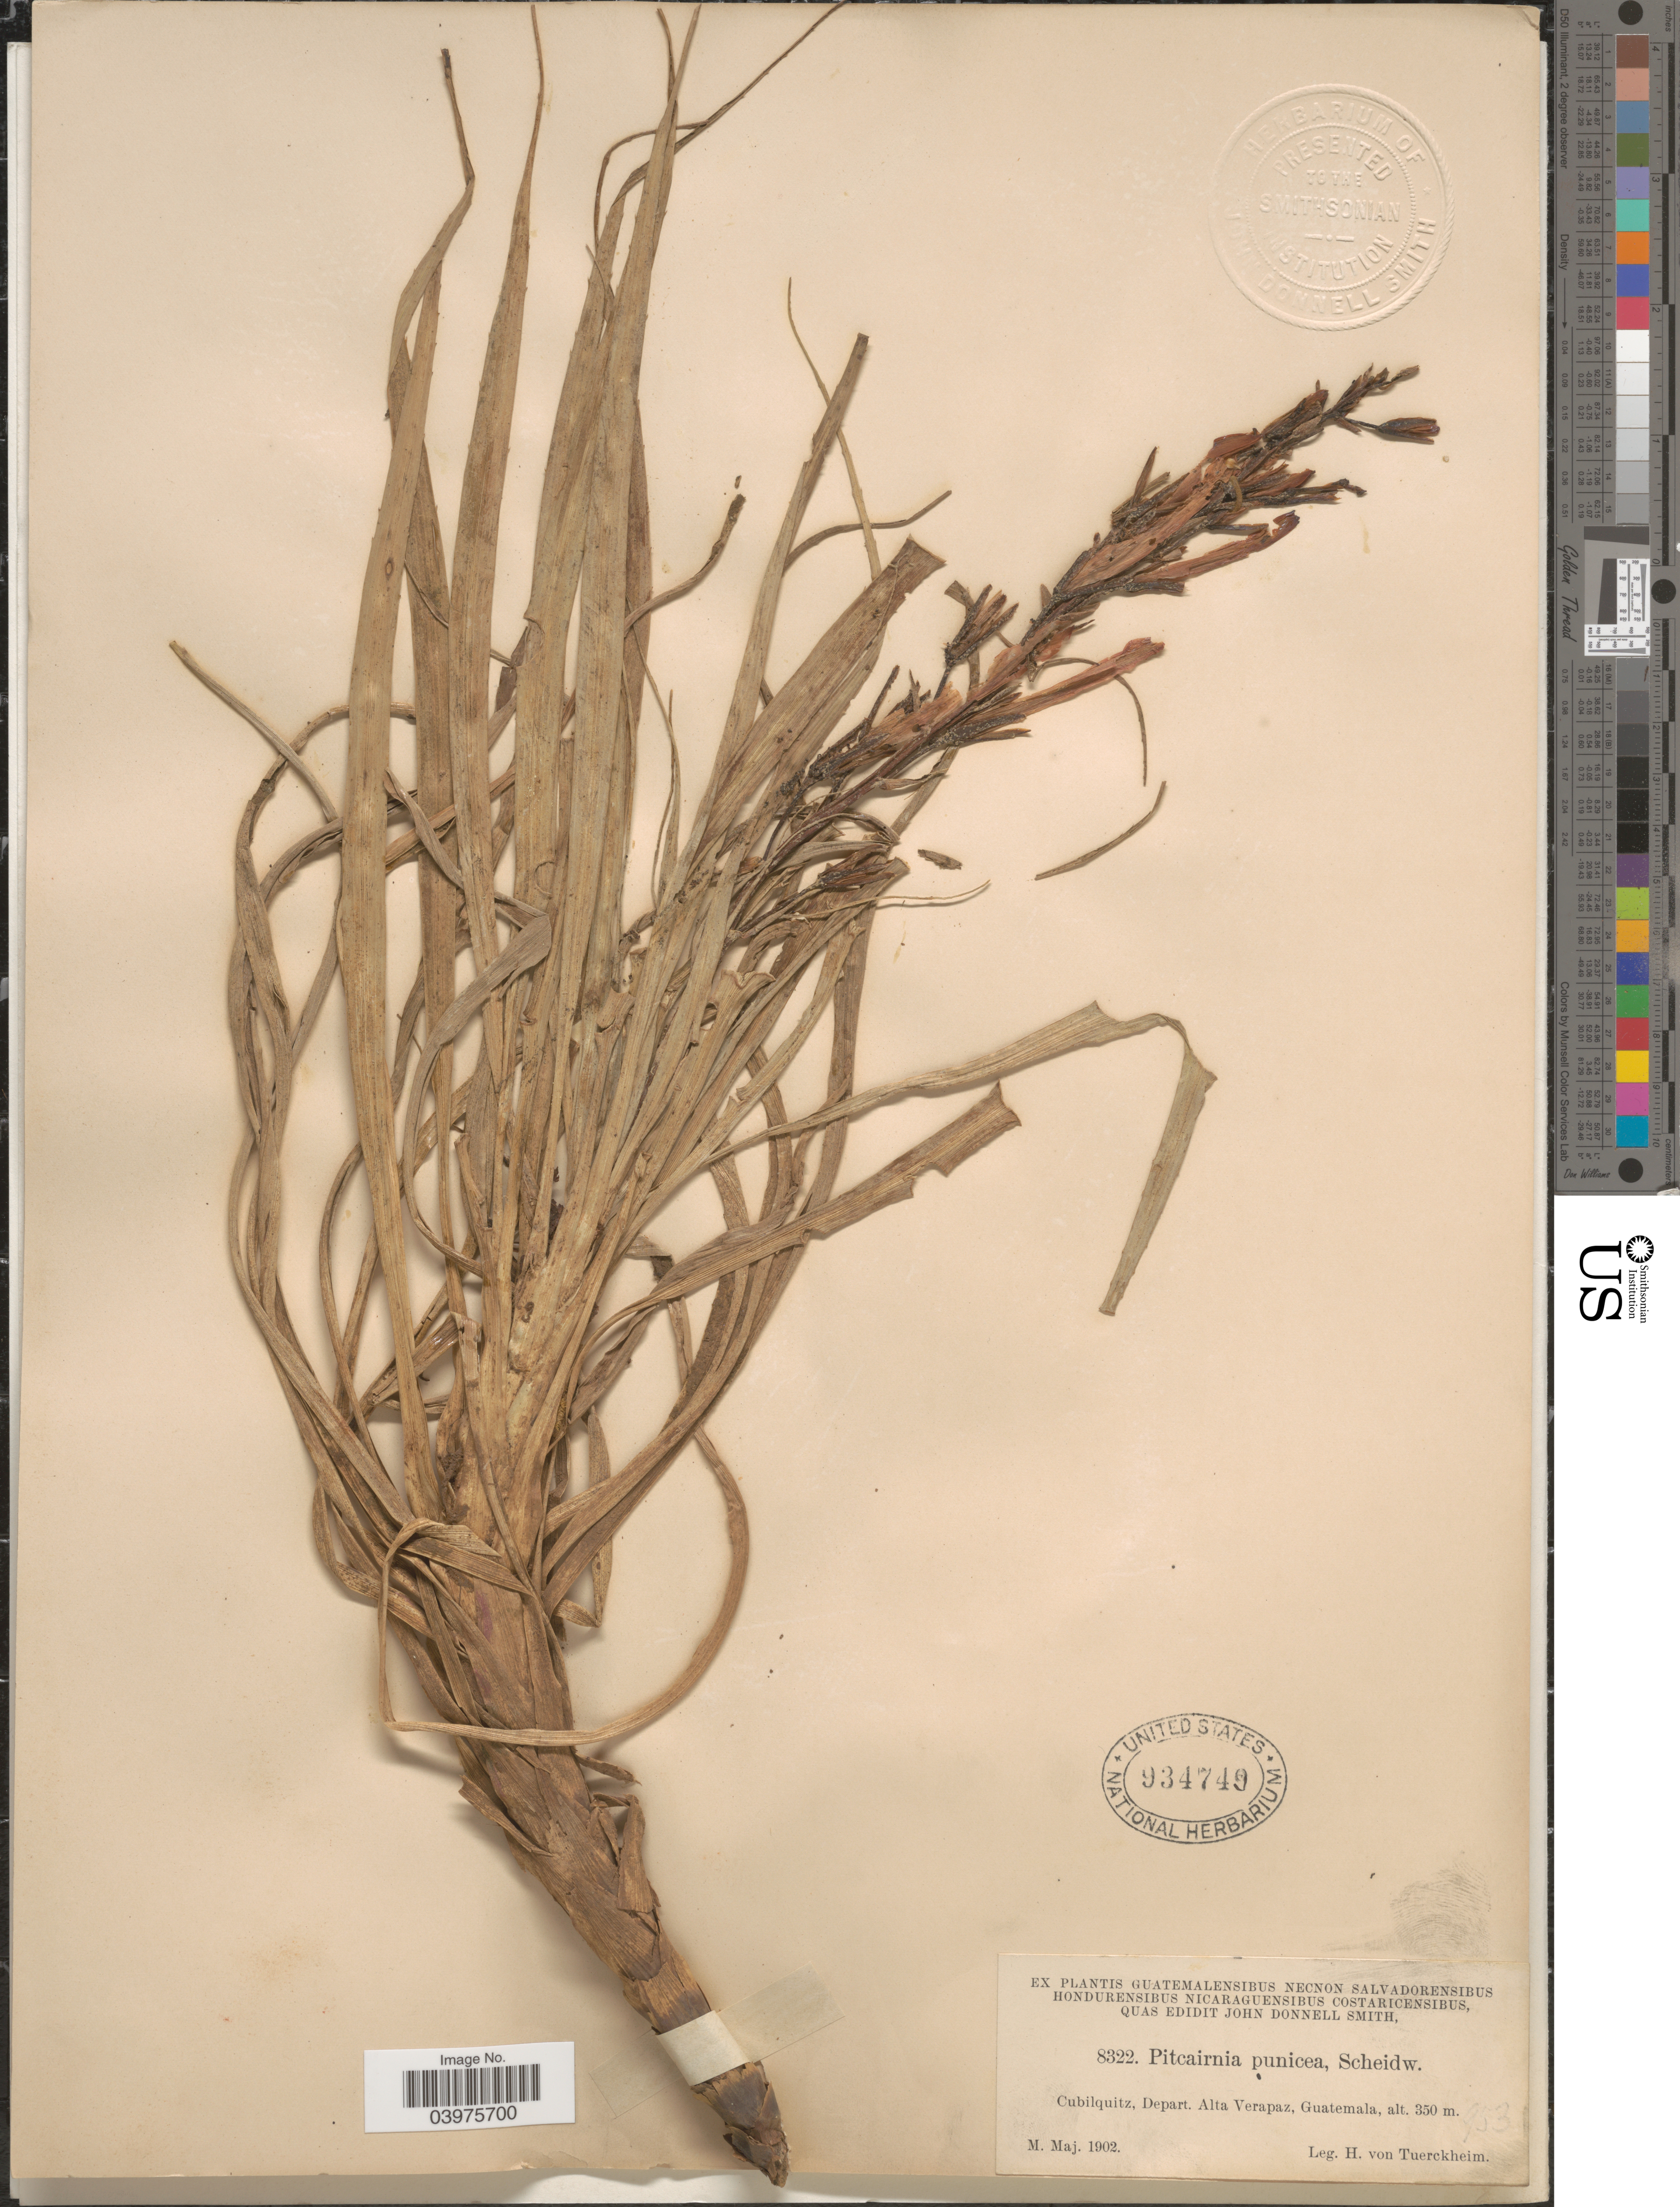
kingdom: Plantae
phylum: Tracheophyta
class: Liliopsida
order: Poales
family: Bromeliaceae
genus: Pitcairnia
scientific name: Pitcairnia punicea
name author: Scheidw.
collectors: H. von Türckheim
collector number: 8322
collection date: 1902-05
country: Guatemala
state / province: Alta Verapaz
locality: Cubilquitz, Depart. Alta Verapaz.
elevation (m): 350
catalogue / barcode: US 934749